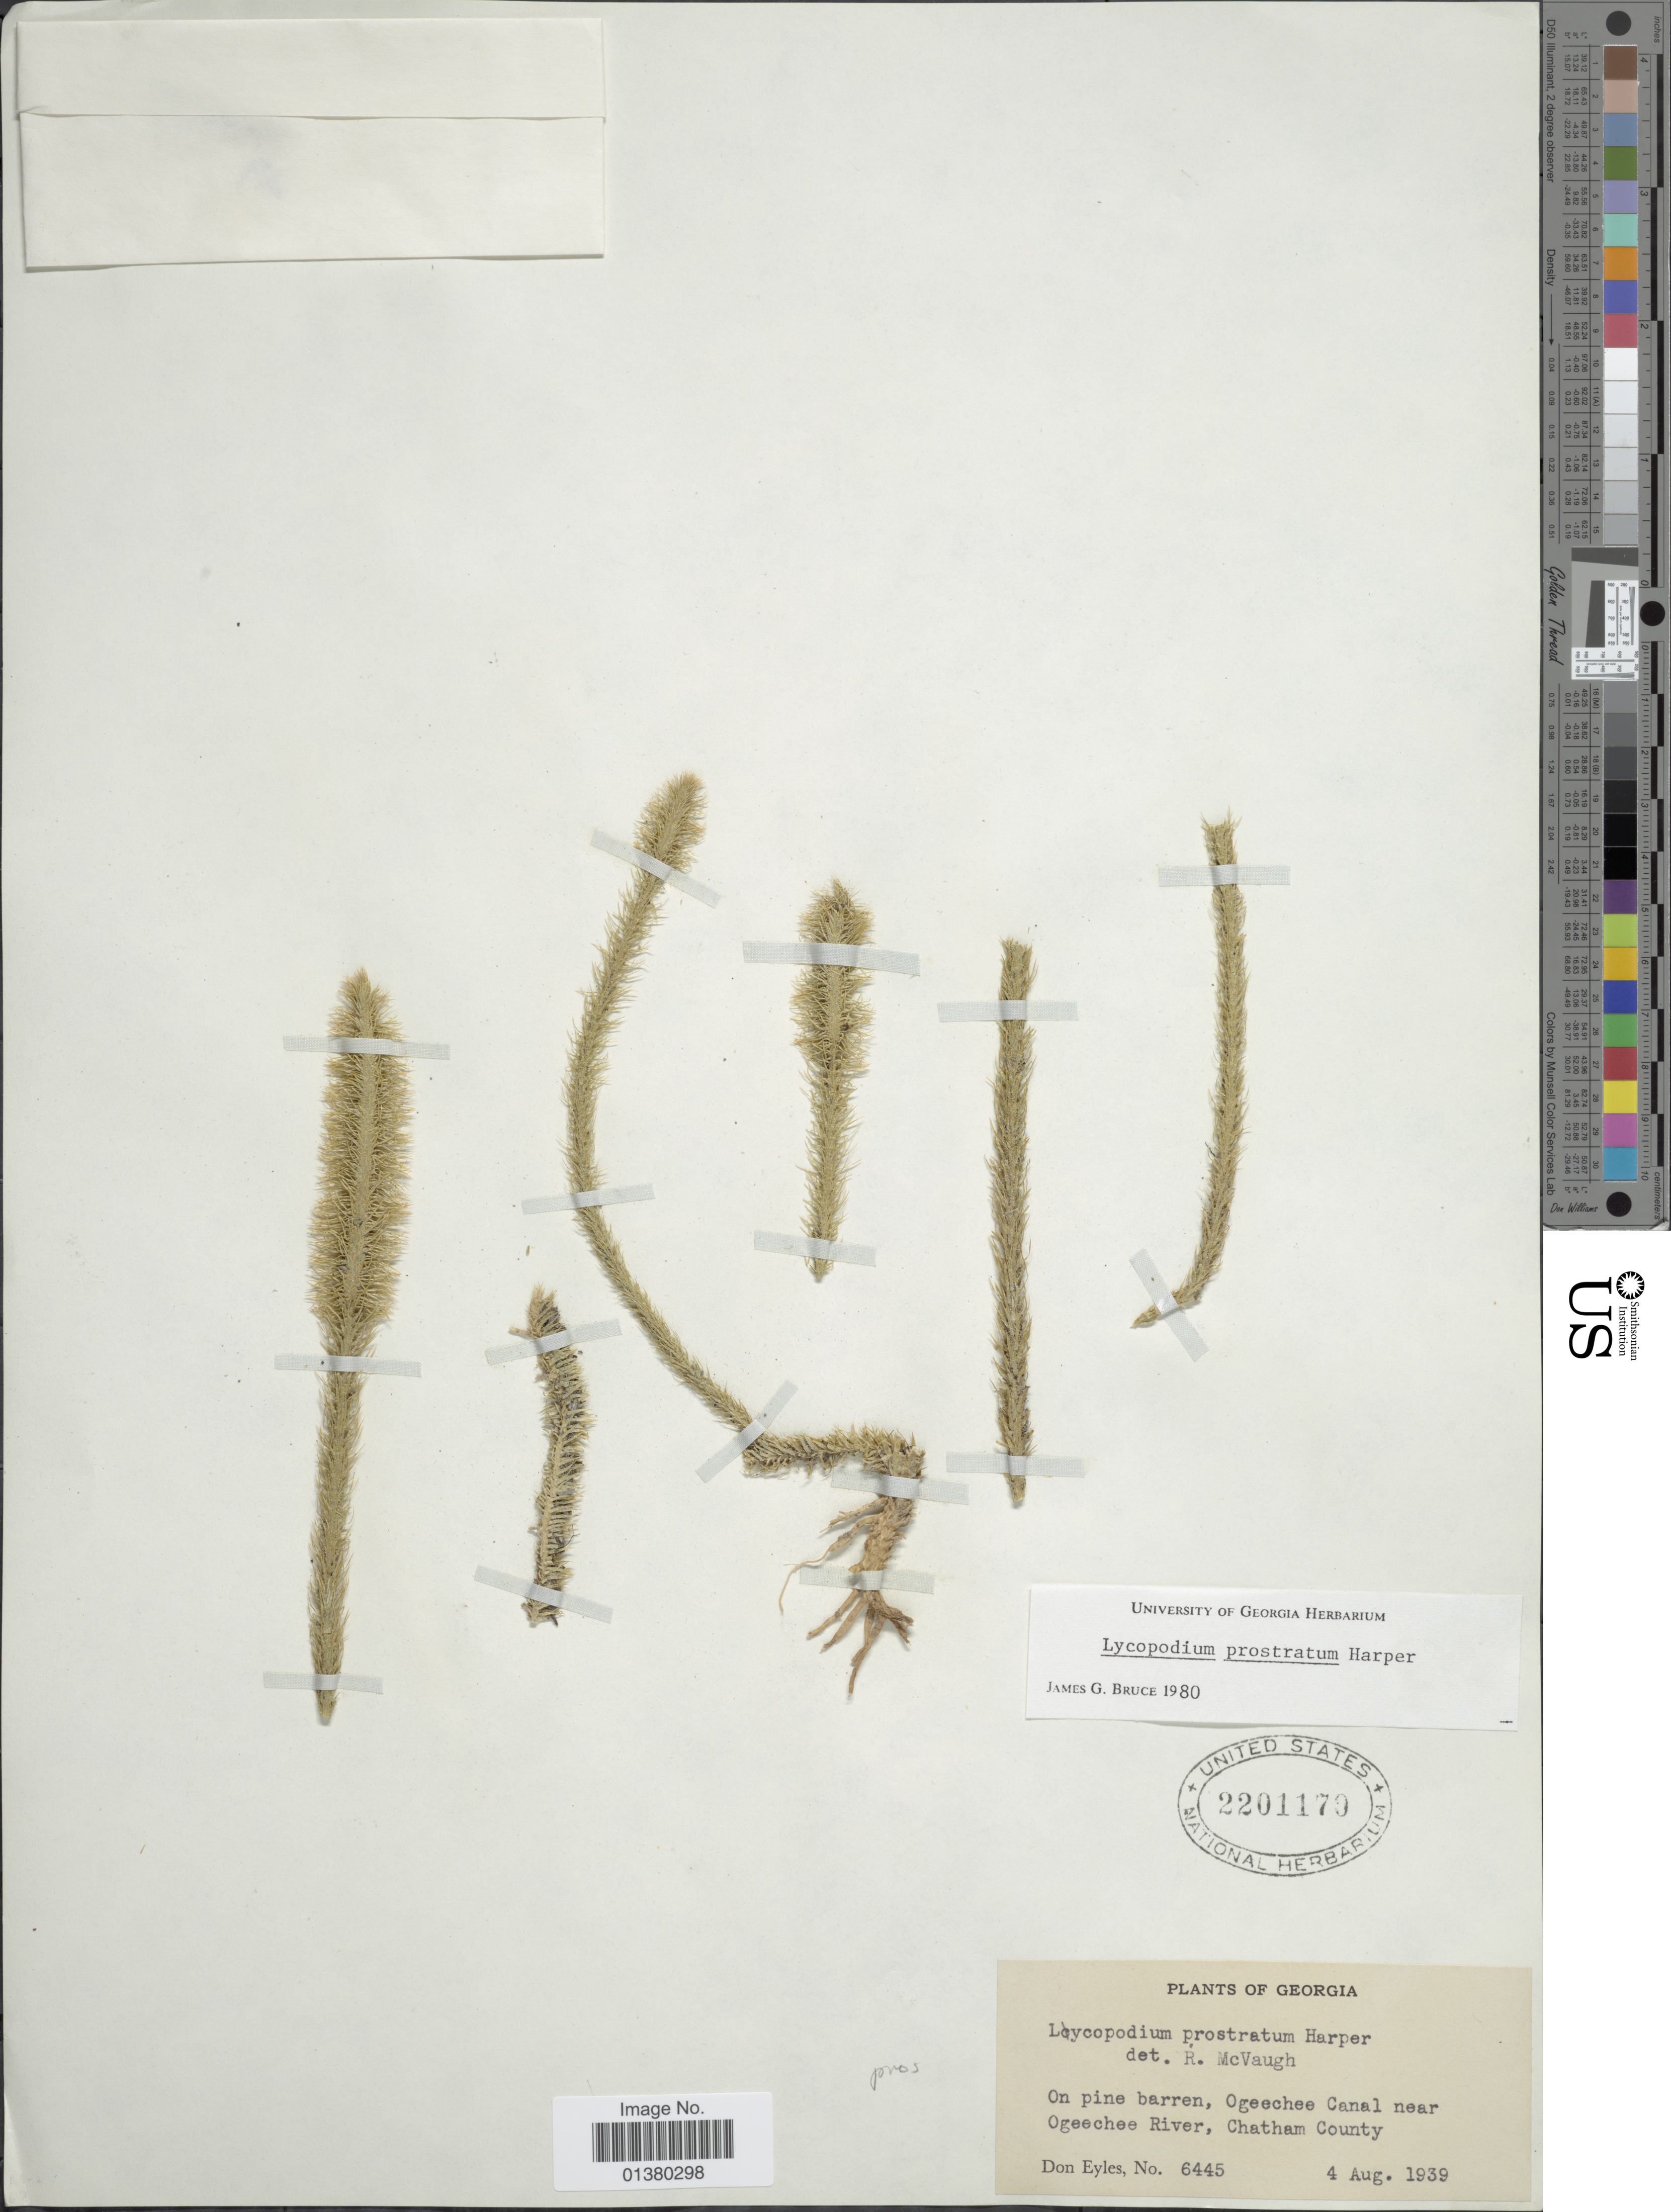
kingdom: Plantae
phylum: Tracheophyta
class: Lycopodiopsida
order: Lycopodiales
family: Lycopodiaceae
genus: Lycopodiella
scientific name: Lycopodiella prostrata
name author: (R.M. Harper) Cranfill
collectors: D. Eyles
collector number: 6445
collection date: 1939-08-04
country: United States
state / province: Georgia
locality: On pine barren, Ogeechee Canal near Ogeechee River, Chatham County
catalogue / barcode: US 2201179